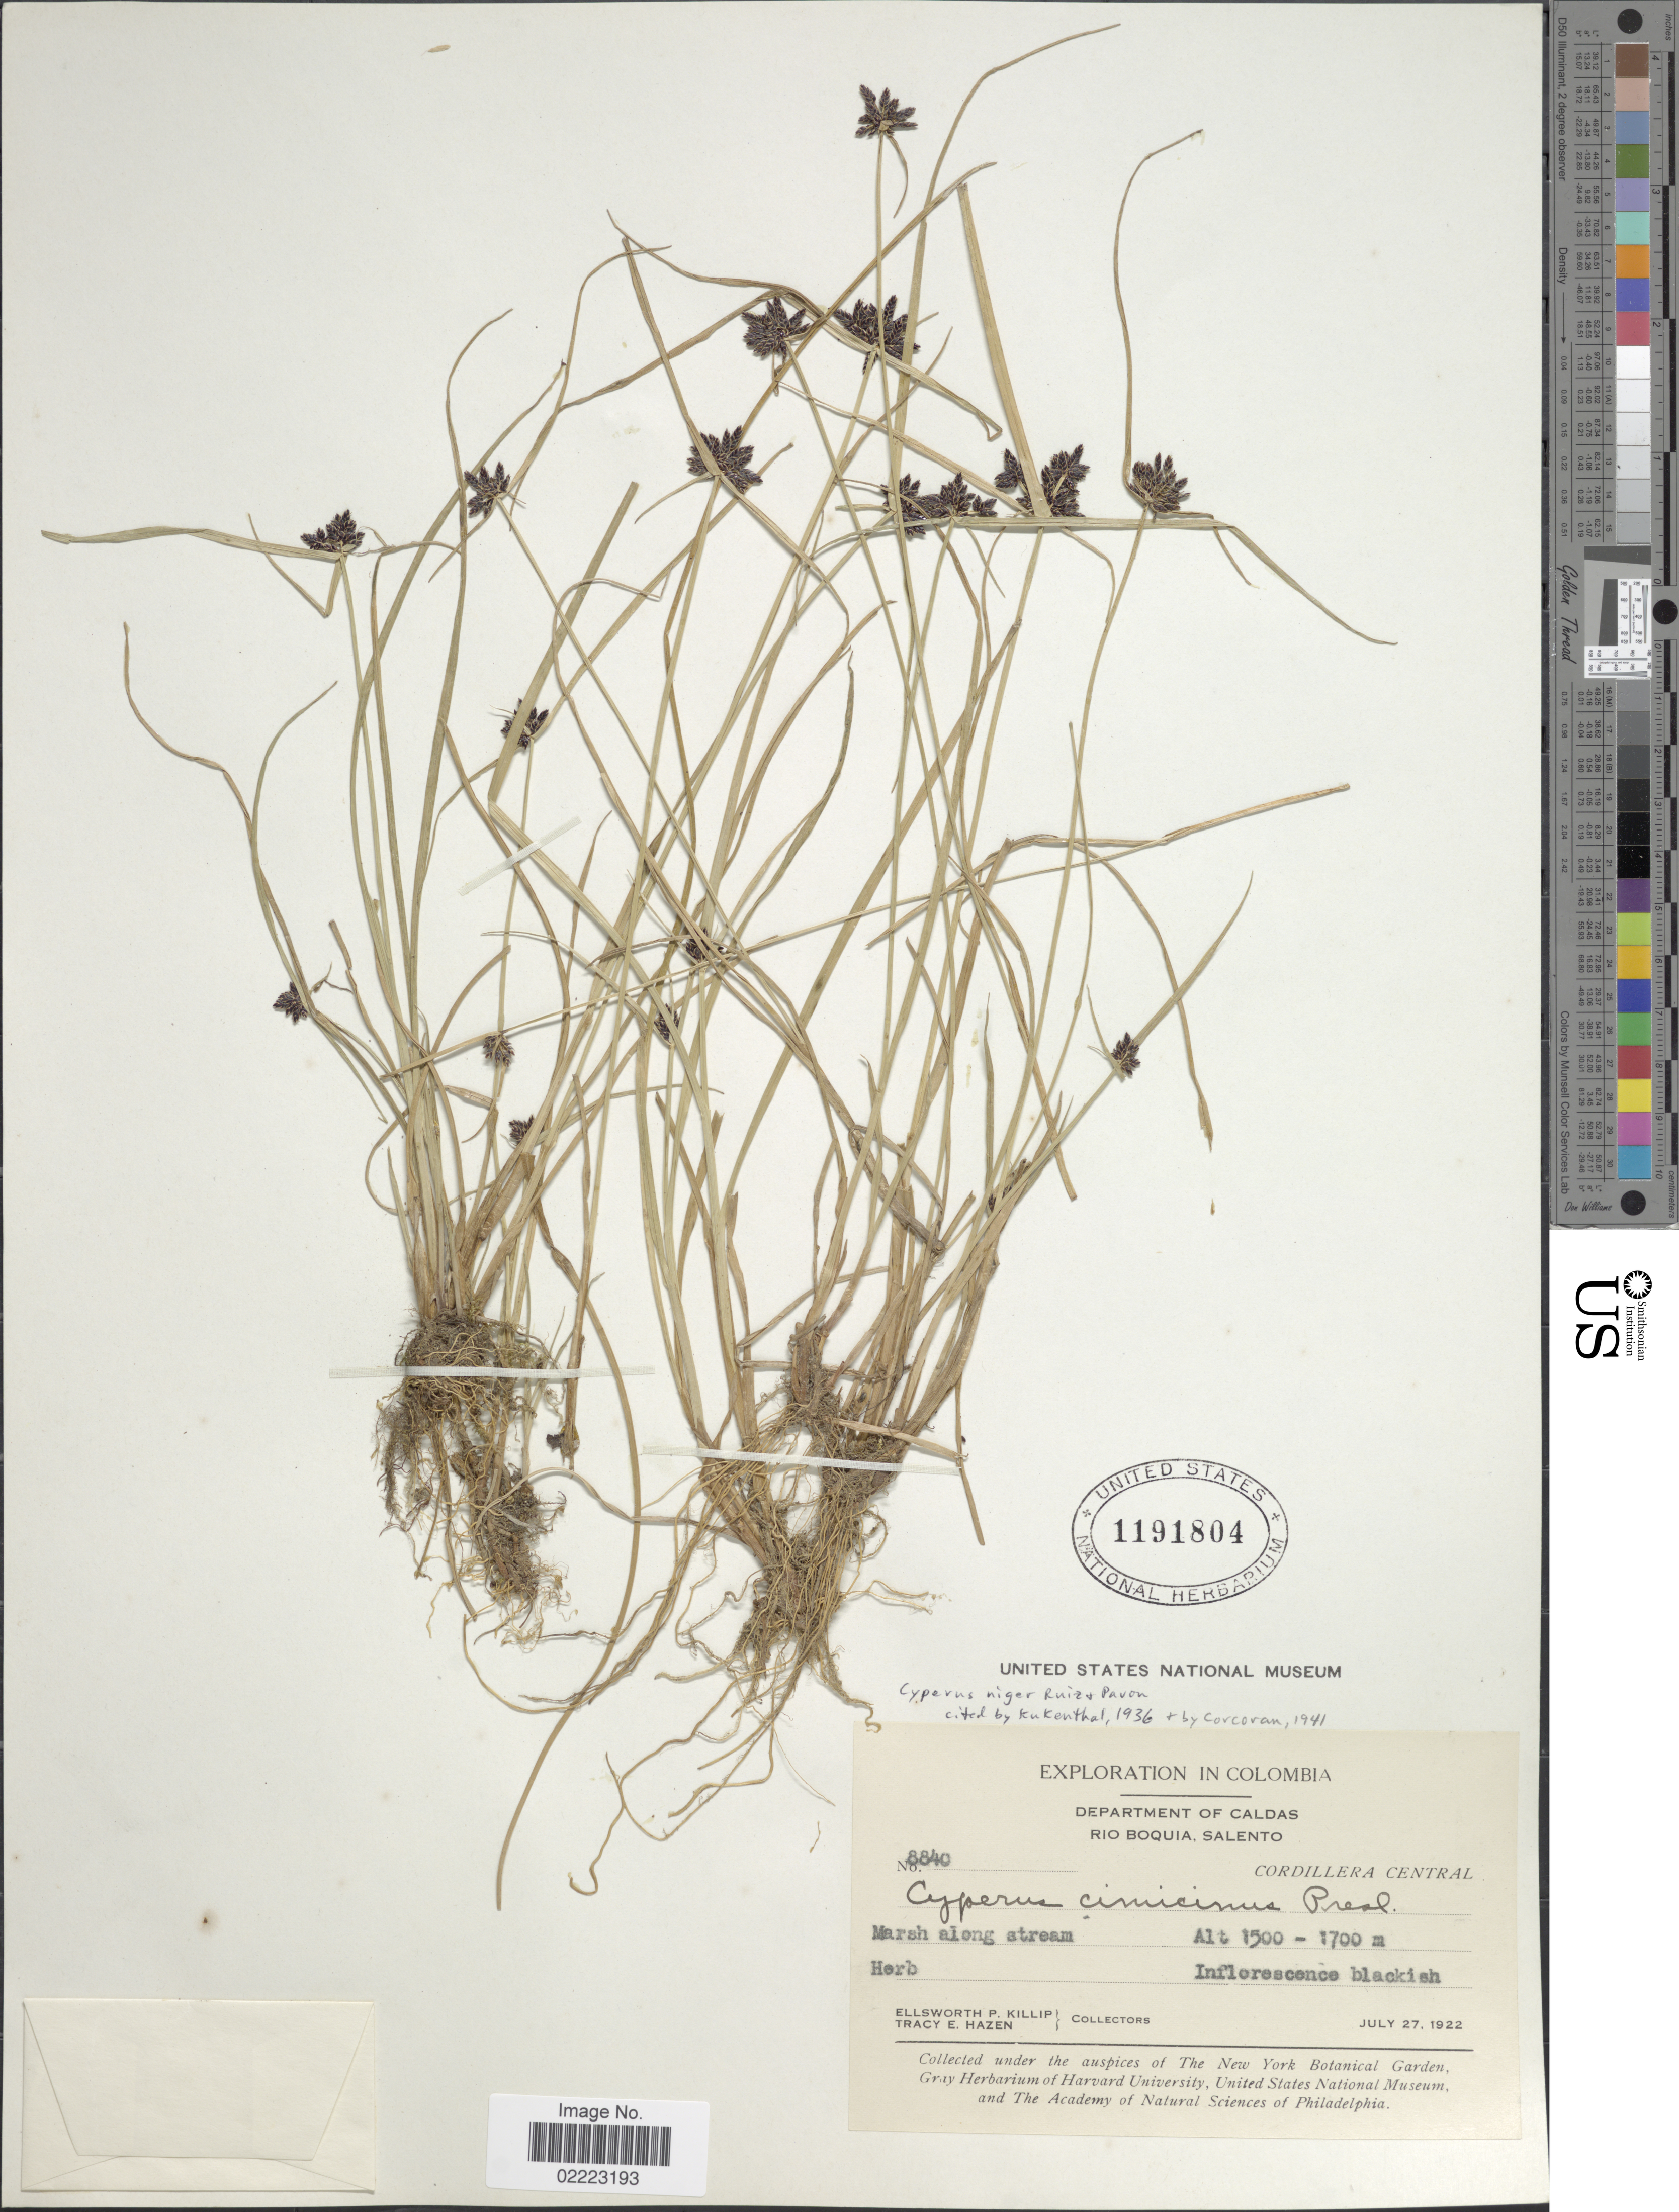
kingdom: Plantae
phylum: Tracheophyta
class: Liliopsida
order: Poales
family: Cyperaceae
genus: Cyperus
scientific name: Cyperus niger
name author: Ruiz & Pav.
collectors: E. P. Killip & T. E. Hazen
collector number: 8840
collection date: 1922-07-27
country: Colombia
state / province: Caldas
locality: Department of Caldas, Rio Boquia, Salento, Cordillera Central, Marsh along stream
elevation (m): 1500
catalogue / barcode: US 1191804